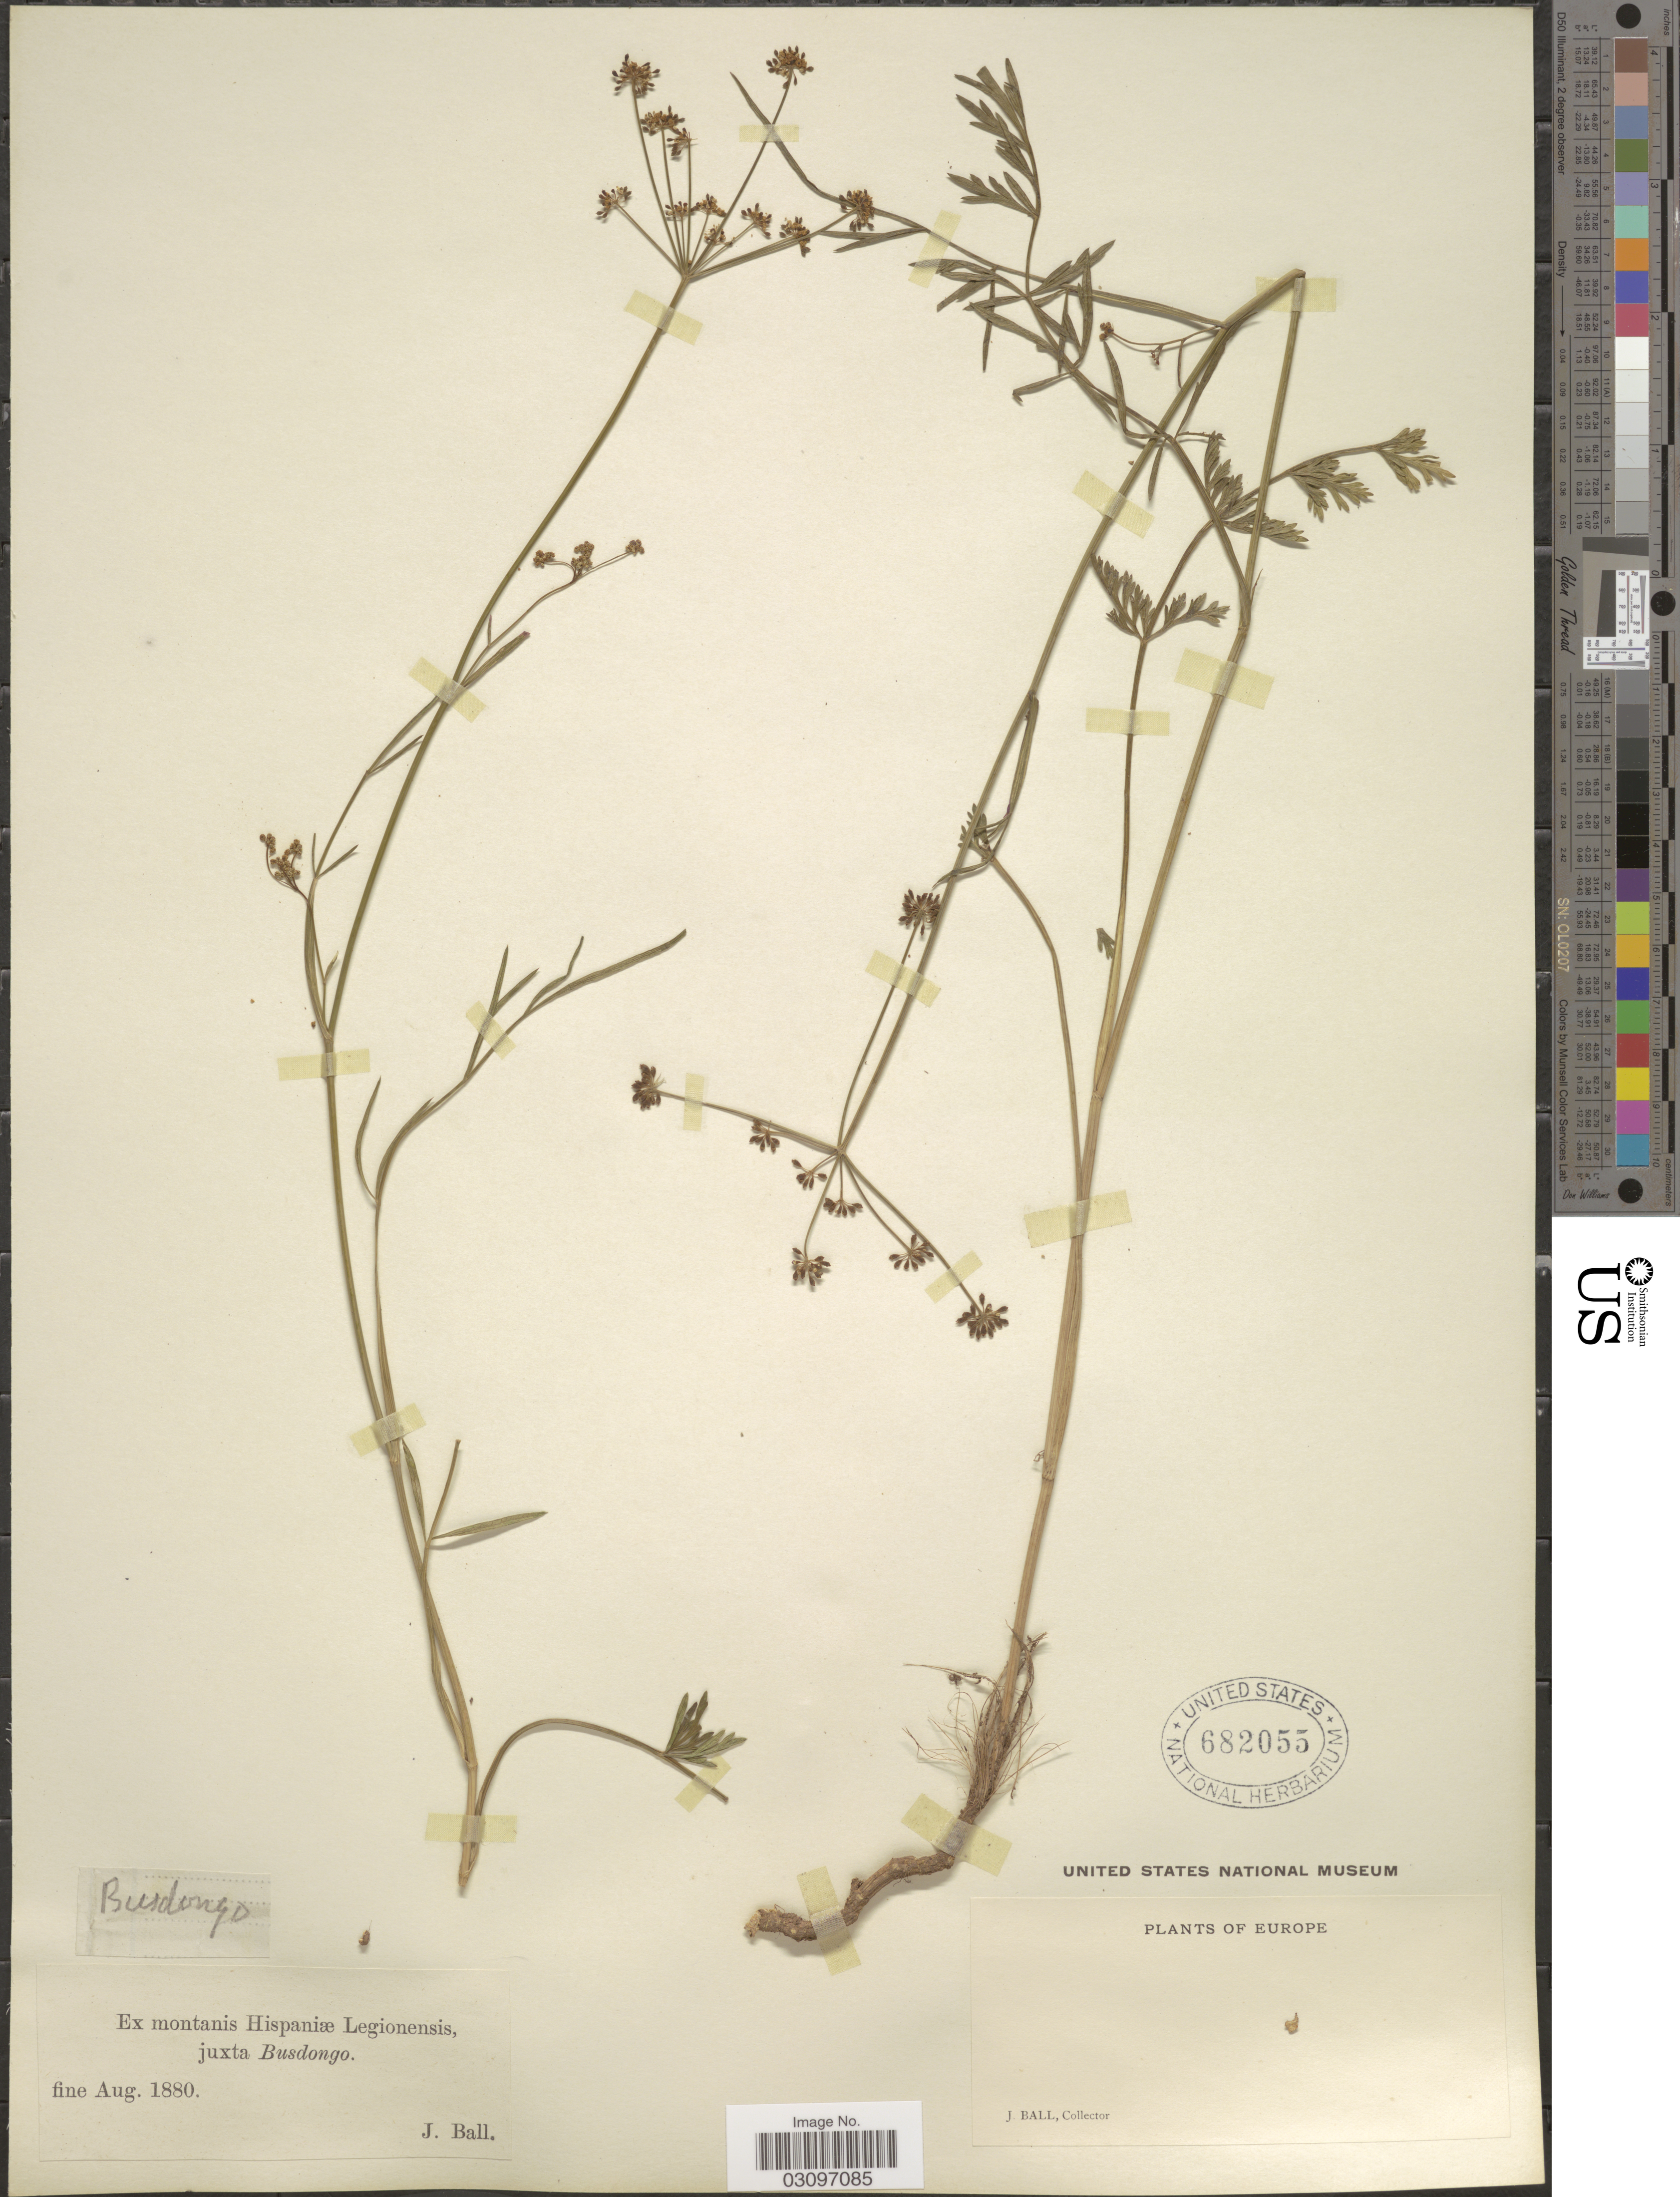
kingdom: Plantae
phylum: Tracheophyta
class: Magnoliopsida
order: Apiales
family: Apiaceae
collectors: J. Ball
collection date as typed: fine Aug. 1880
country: Spain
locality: Ex montanis Hispaniæ Legionensis, juxta Busdongo.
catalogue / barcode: US 682055